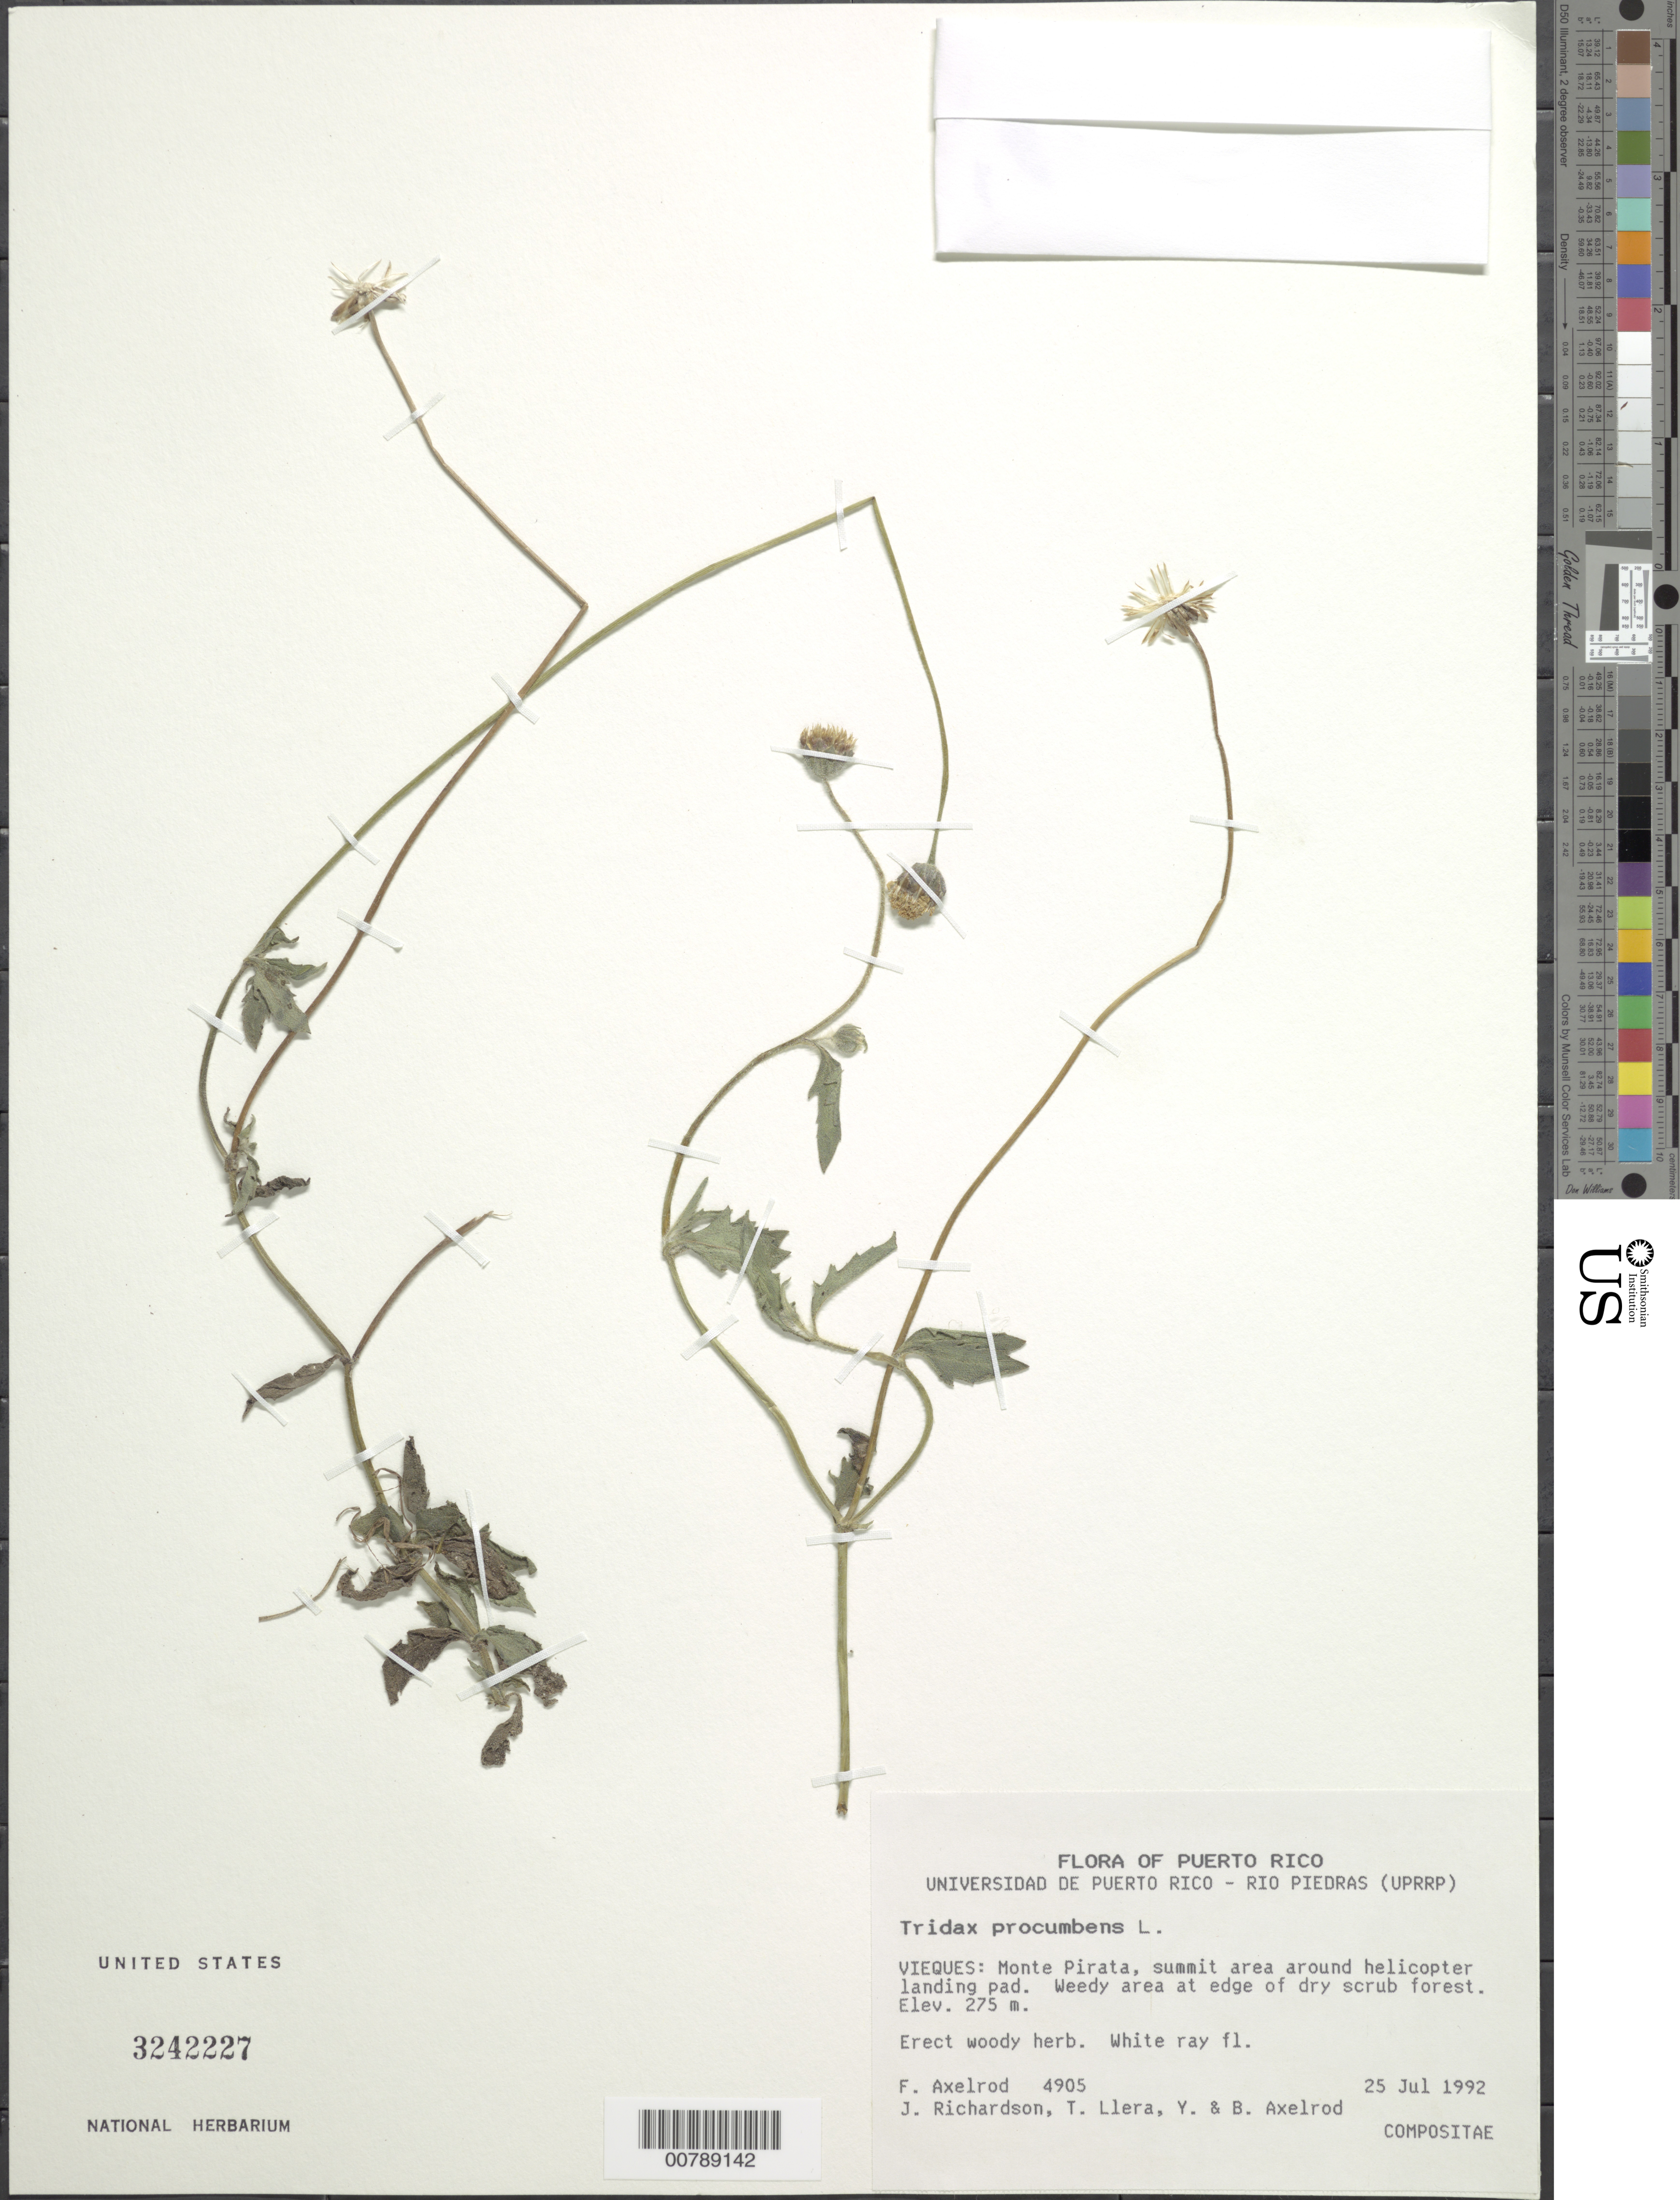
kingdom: Plantae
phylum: Tracheophyta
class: Magnoliopsida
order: Asterales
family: Asteraceae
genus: Tridax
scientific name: Tridax procumbens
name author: L.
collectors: F. S. Axelrod, J. Richardson, T. Llera, Y. Axelrod & B. Axelrod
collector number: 4905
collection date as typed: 25 Jul 1992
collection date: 1992-07-25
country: Puerto Rico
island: Vieques I.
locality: Vieques: Monte Pirata, summit area around helicopter landing pad; weedy area at edge of dry scrub forest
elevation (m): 275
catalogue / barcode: US 3242227